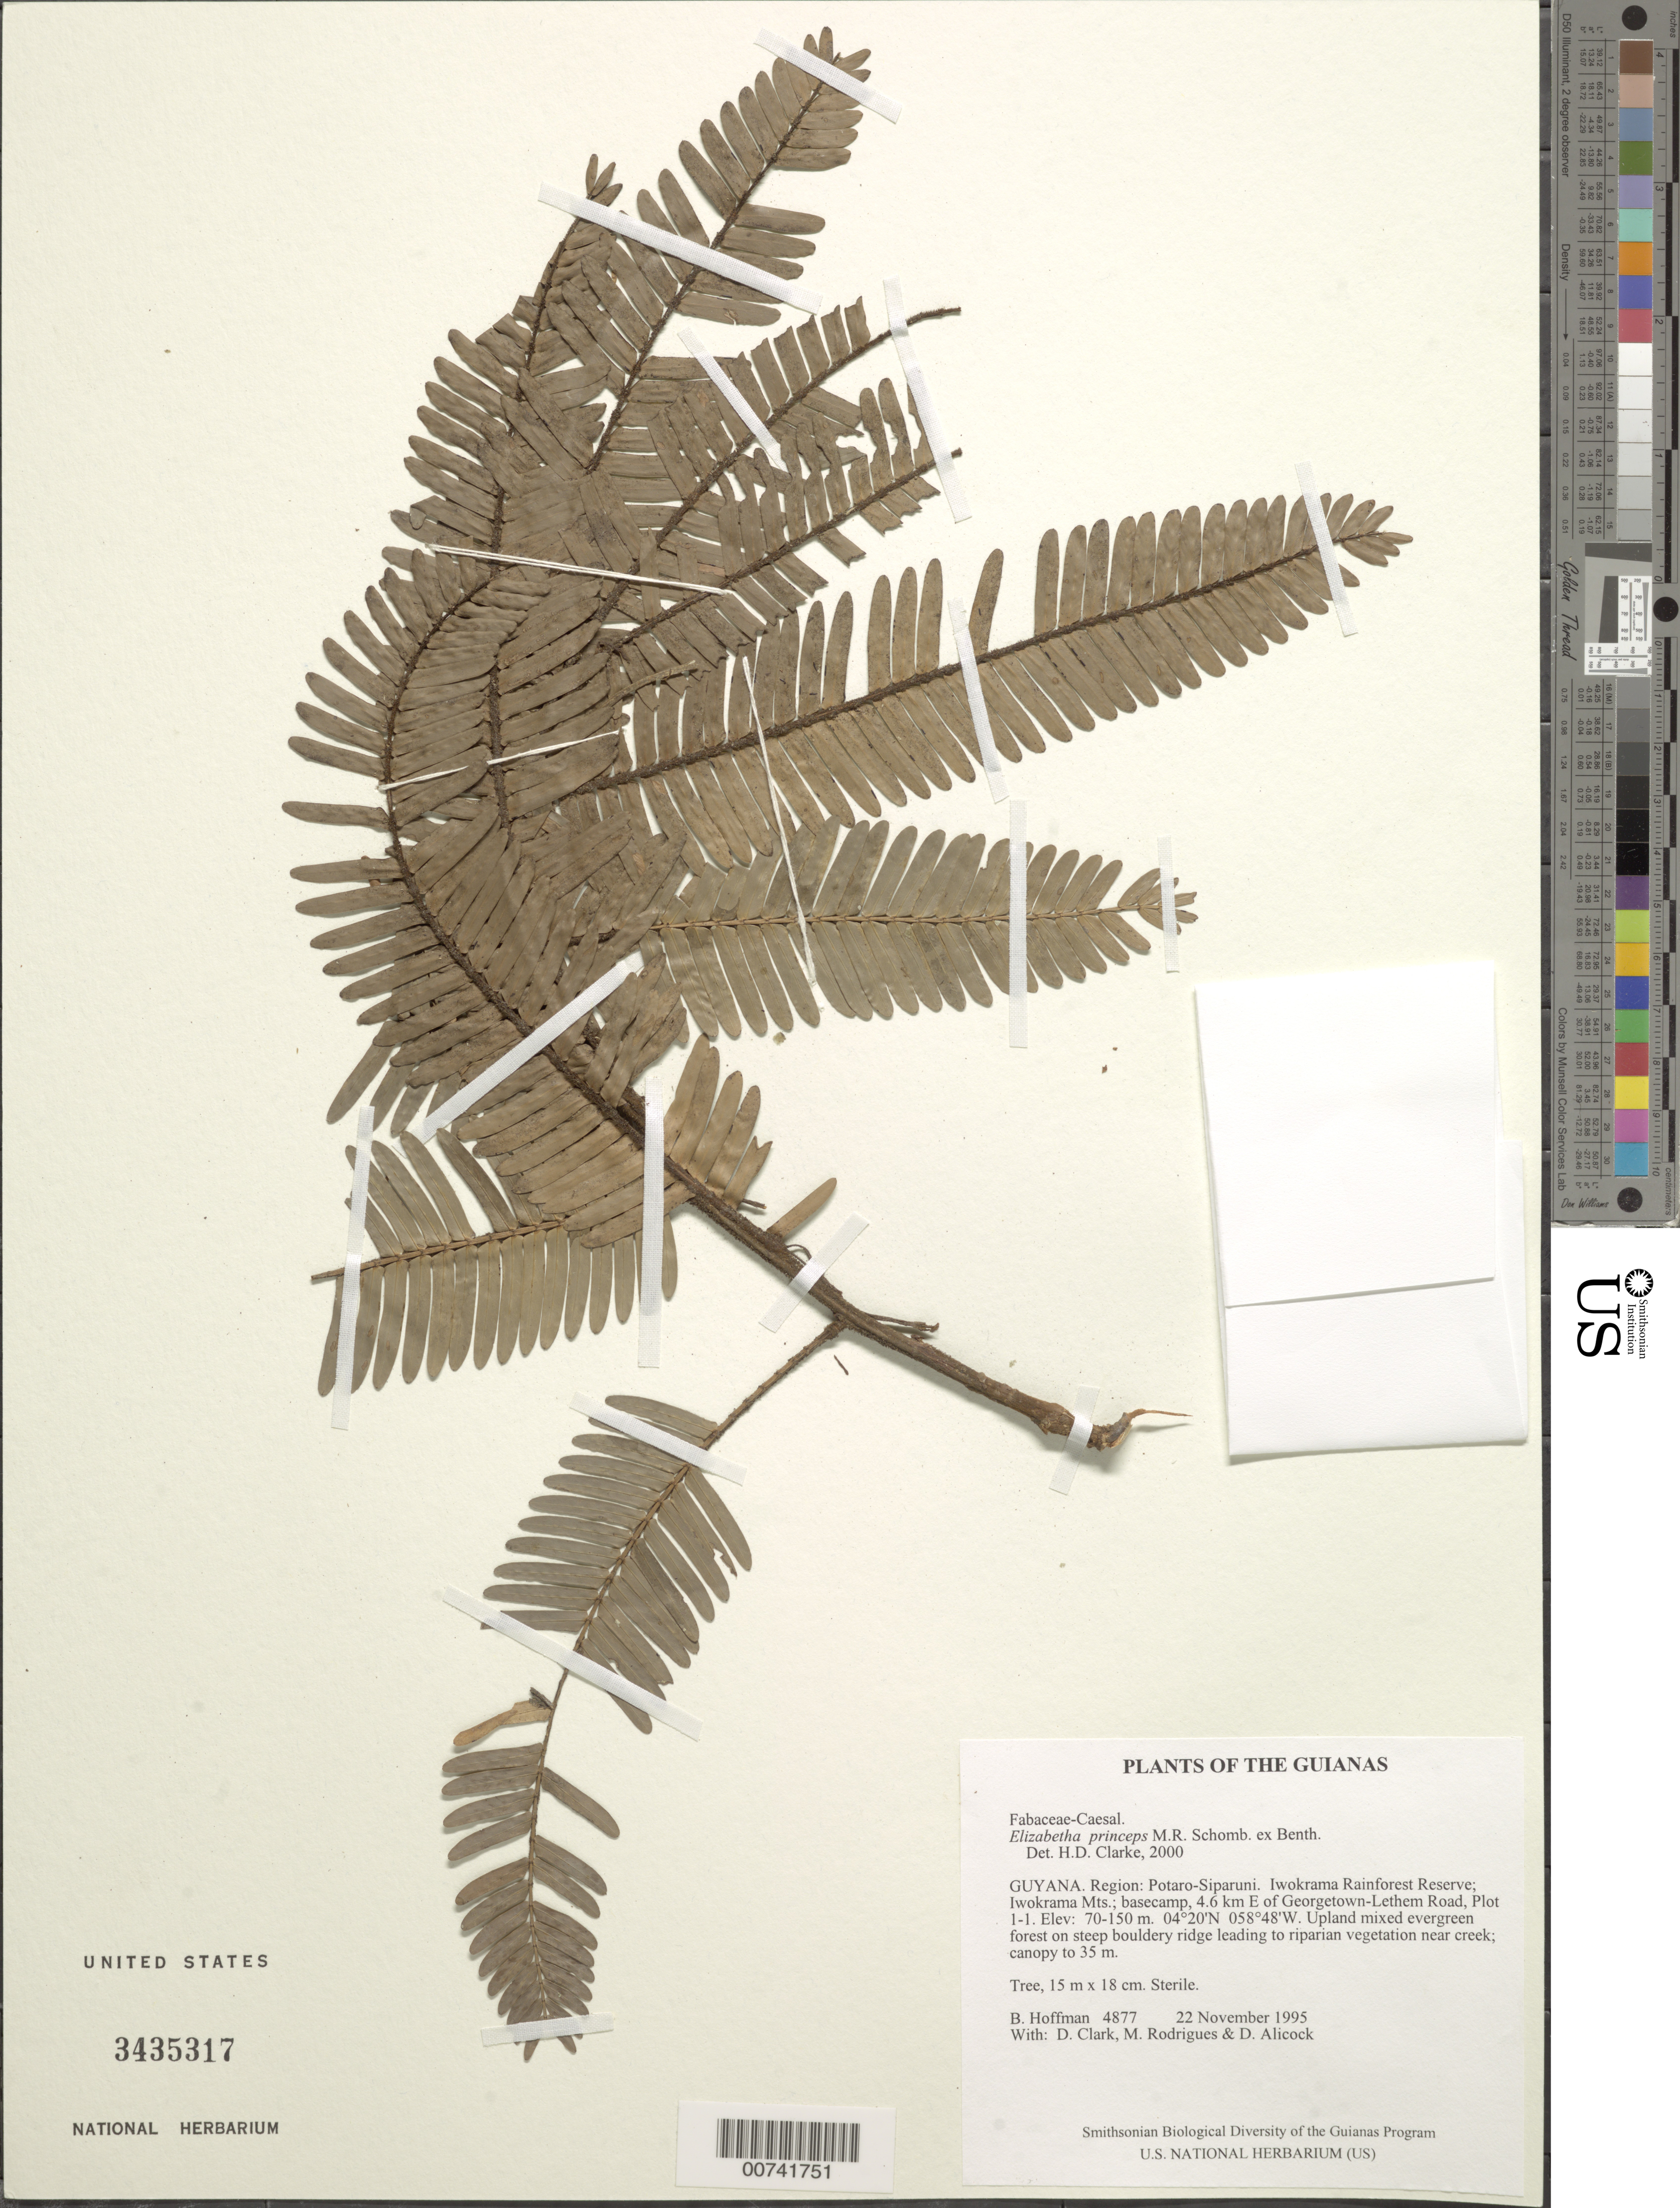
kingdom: Plantae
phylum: Tracheophyta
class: Magnoliopsida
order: Fabales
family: Fabaceae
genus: Elizabetha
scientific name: Elizabetha princeps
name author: R.H. Schomb. ex Benth.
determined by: Clarke, H. D., University of North Carolina (Asheville)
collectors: B. Hoffman, H. D. Clarke, M. Rodrigues & D. Allicock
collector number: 4877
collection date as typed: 22 November 1995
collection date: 1995-11-22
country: Guyana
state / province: Potaro-Siparuni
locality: Iwokrama Rainforest Reserve; Iwokrama Mts.; basecamp at end of 4.6 km cut line E of Georgetown-Lethem Road, Iwokrama Plot 1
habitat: Upland mixed evergreen forest on steep bouldery ridge leading to riparian vegetation near creek; canopy to 35 m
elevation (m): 70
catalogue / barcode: US 3435317